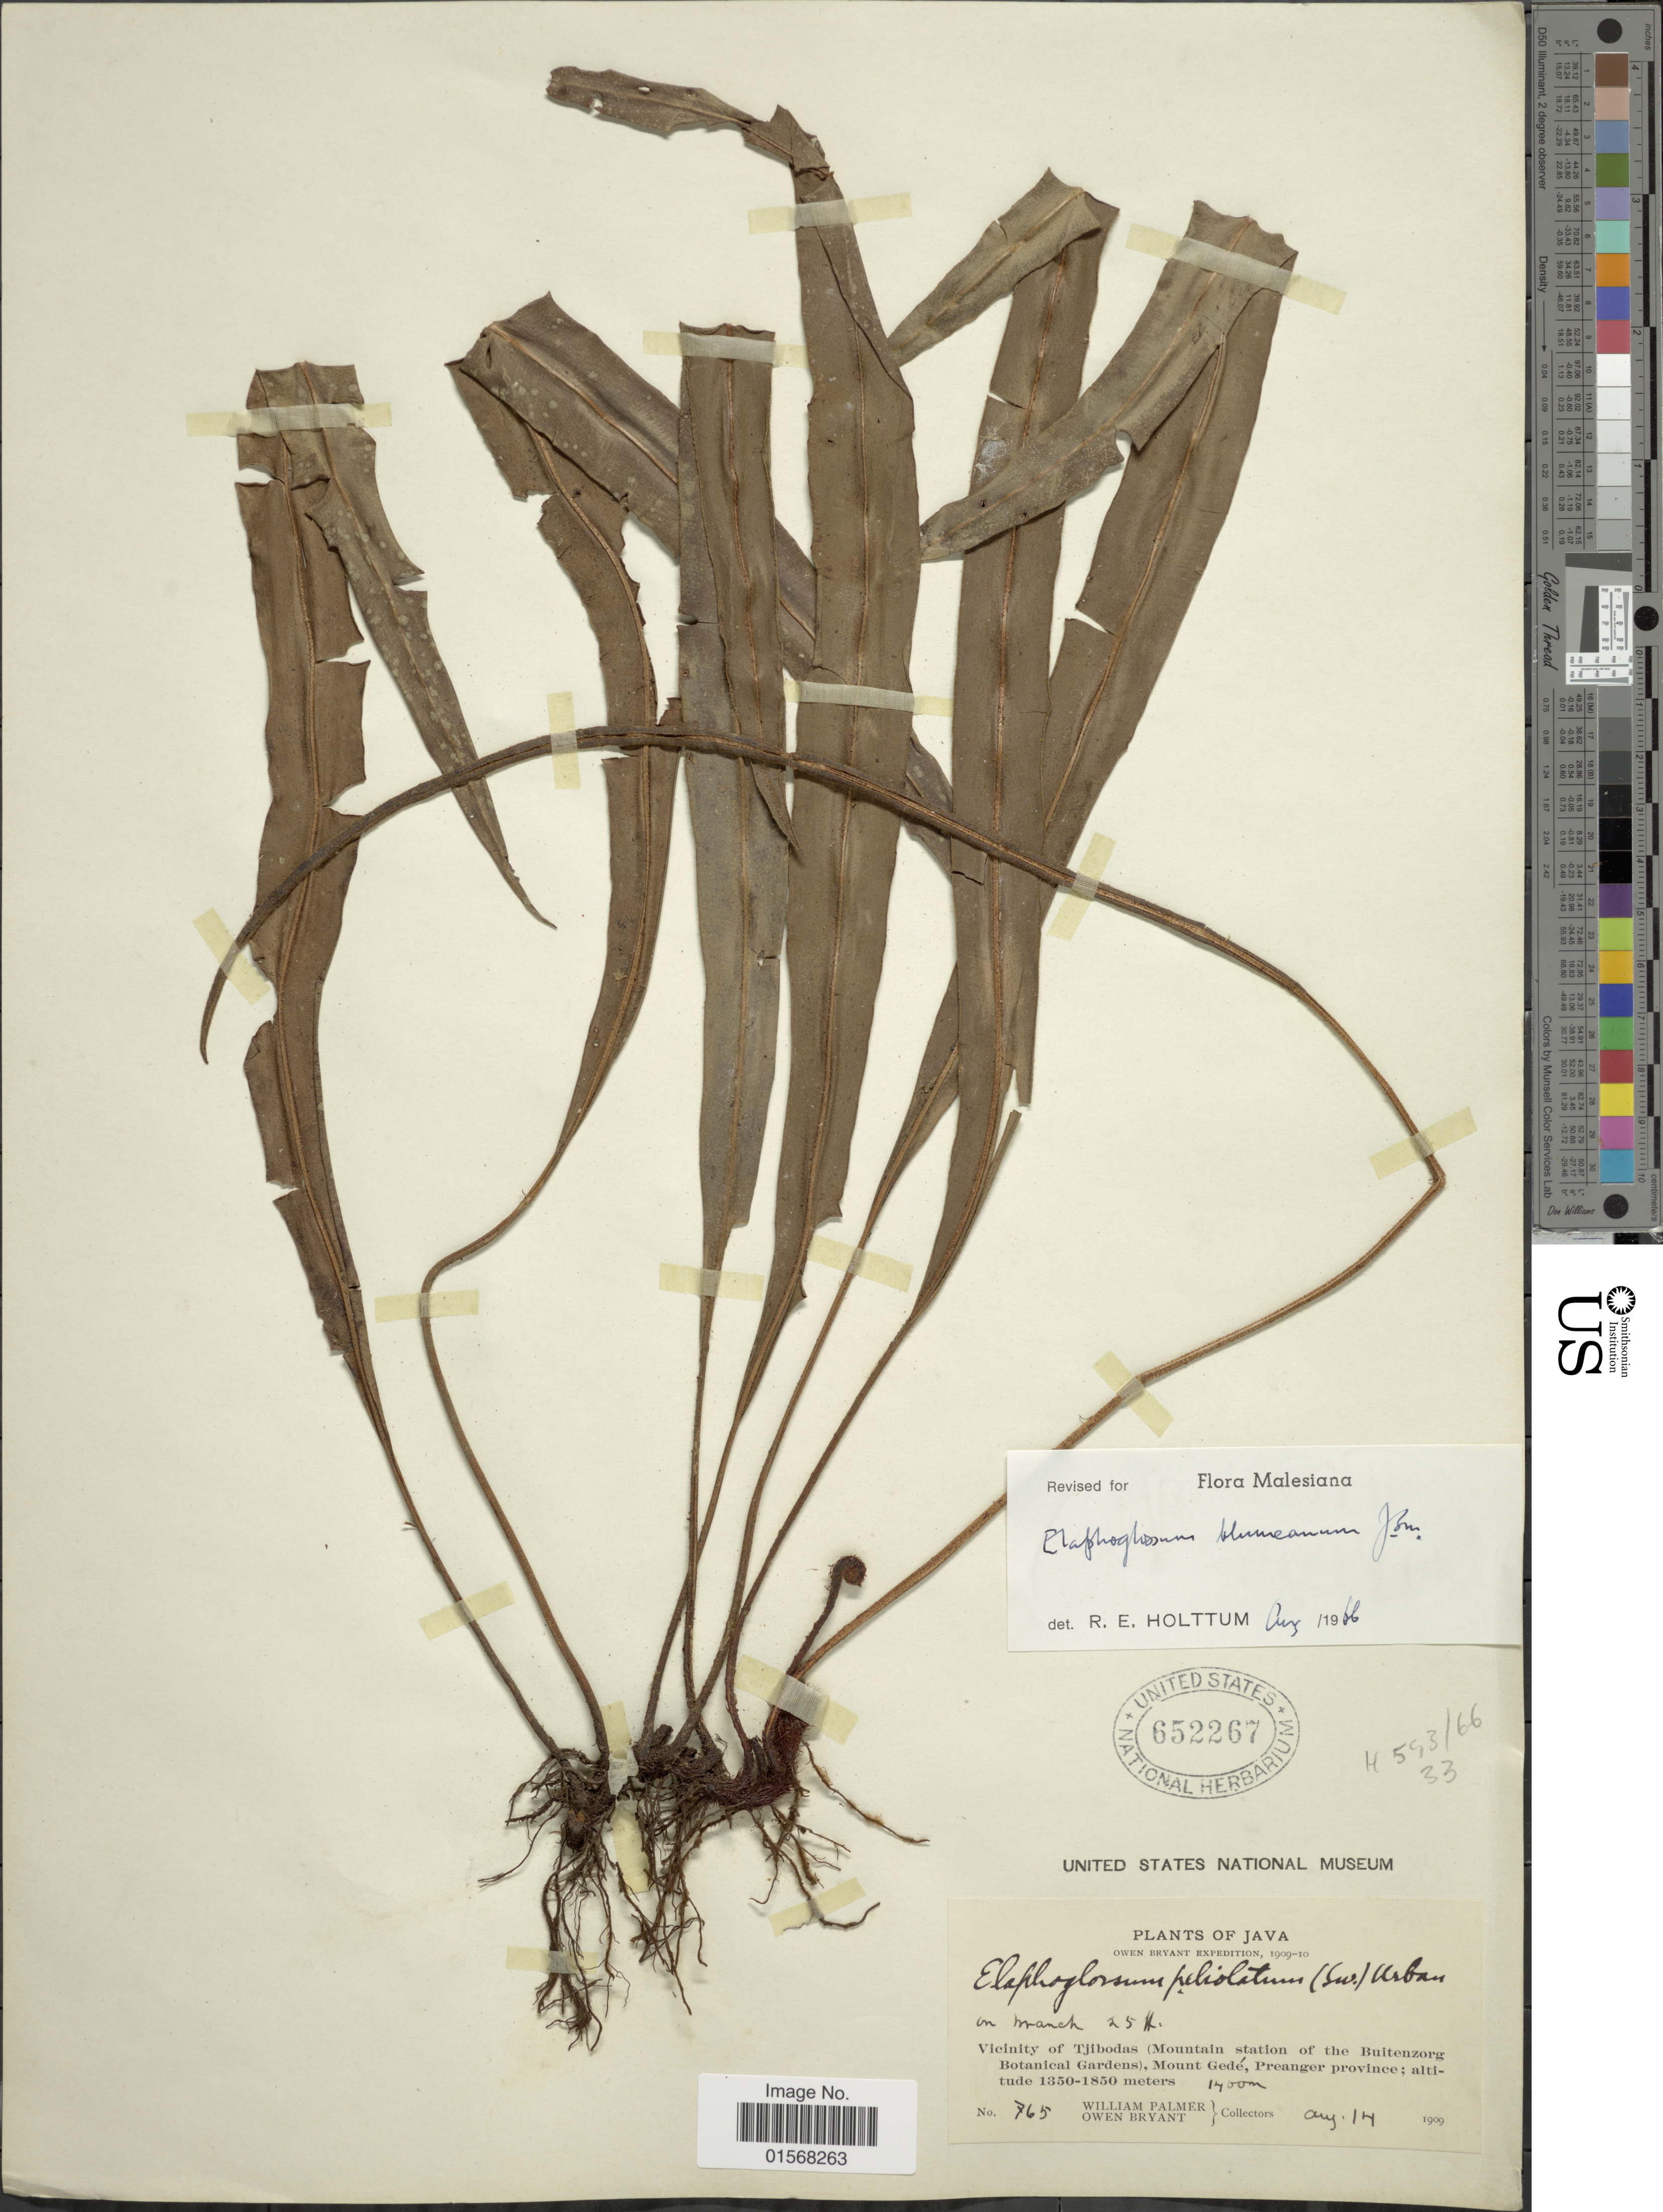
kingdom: Plantae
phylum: Tracheophyta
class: Polypodiopsida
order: Polypodiales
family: Dryopteridaceae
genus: Elaphoglossum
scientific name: Elaphoglossum blumeanum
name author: (Fée) J. Sm.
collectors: W. Palmer & O. Bryant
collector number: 765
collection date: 1909-08-14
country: Indonesia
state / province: Java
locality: Java, Vicinity of Tjibodas (mountain station of the Buitenzorg Botanical Gardens), Mount Gedé, Preanger province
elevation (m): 1400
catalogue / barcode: US 652267